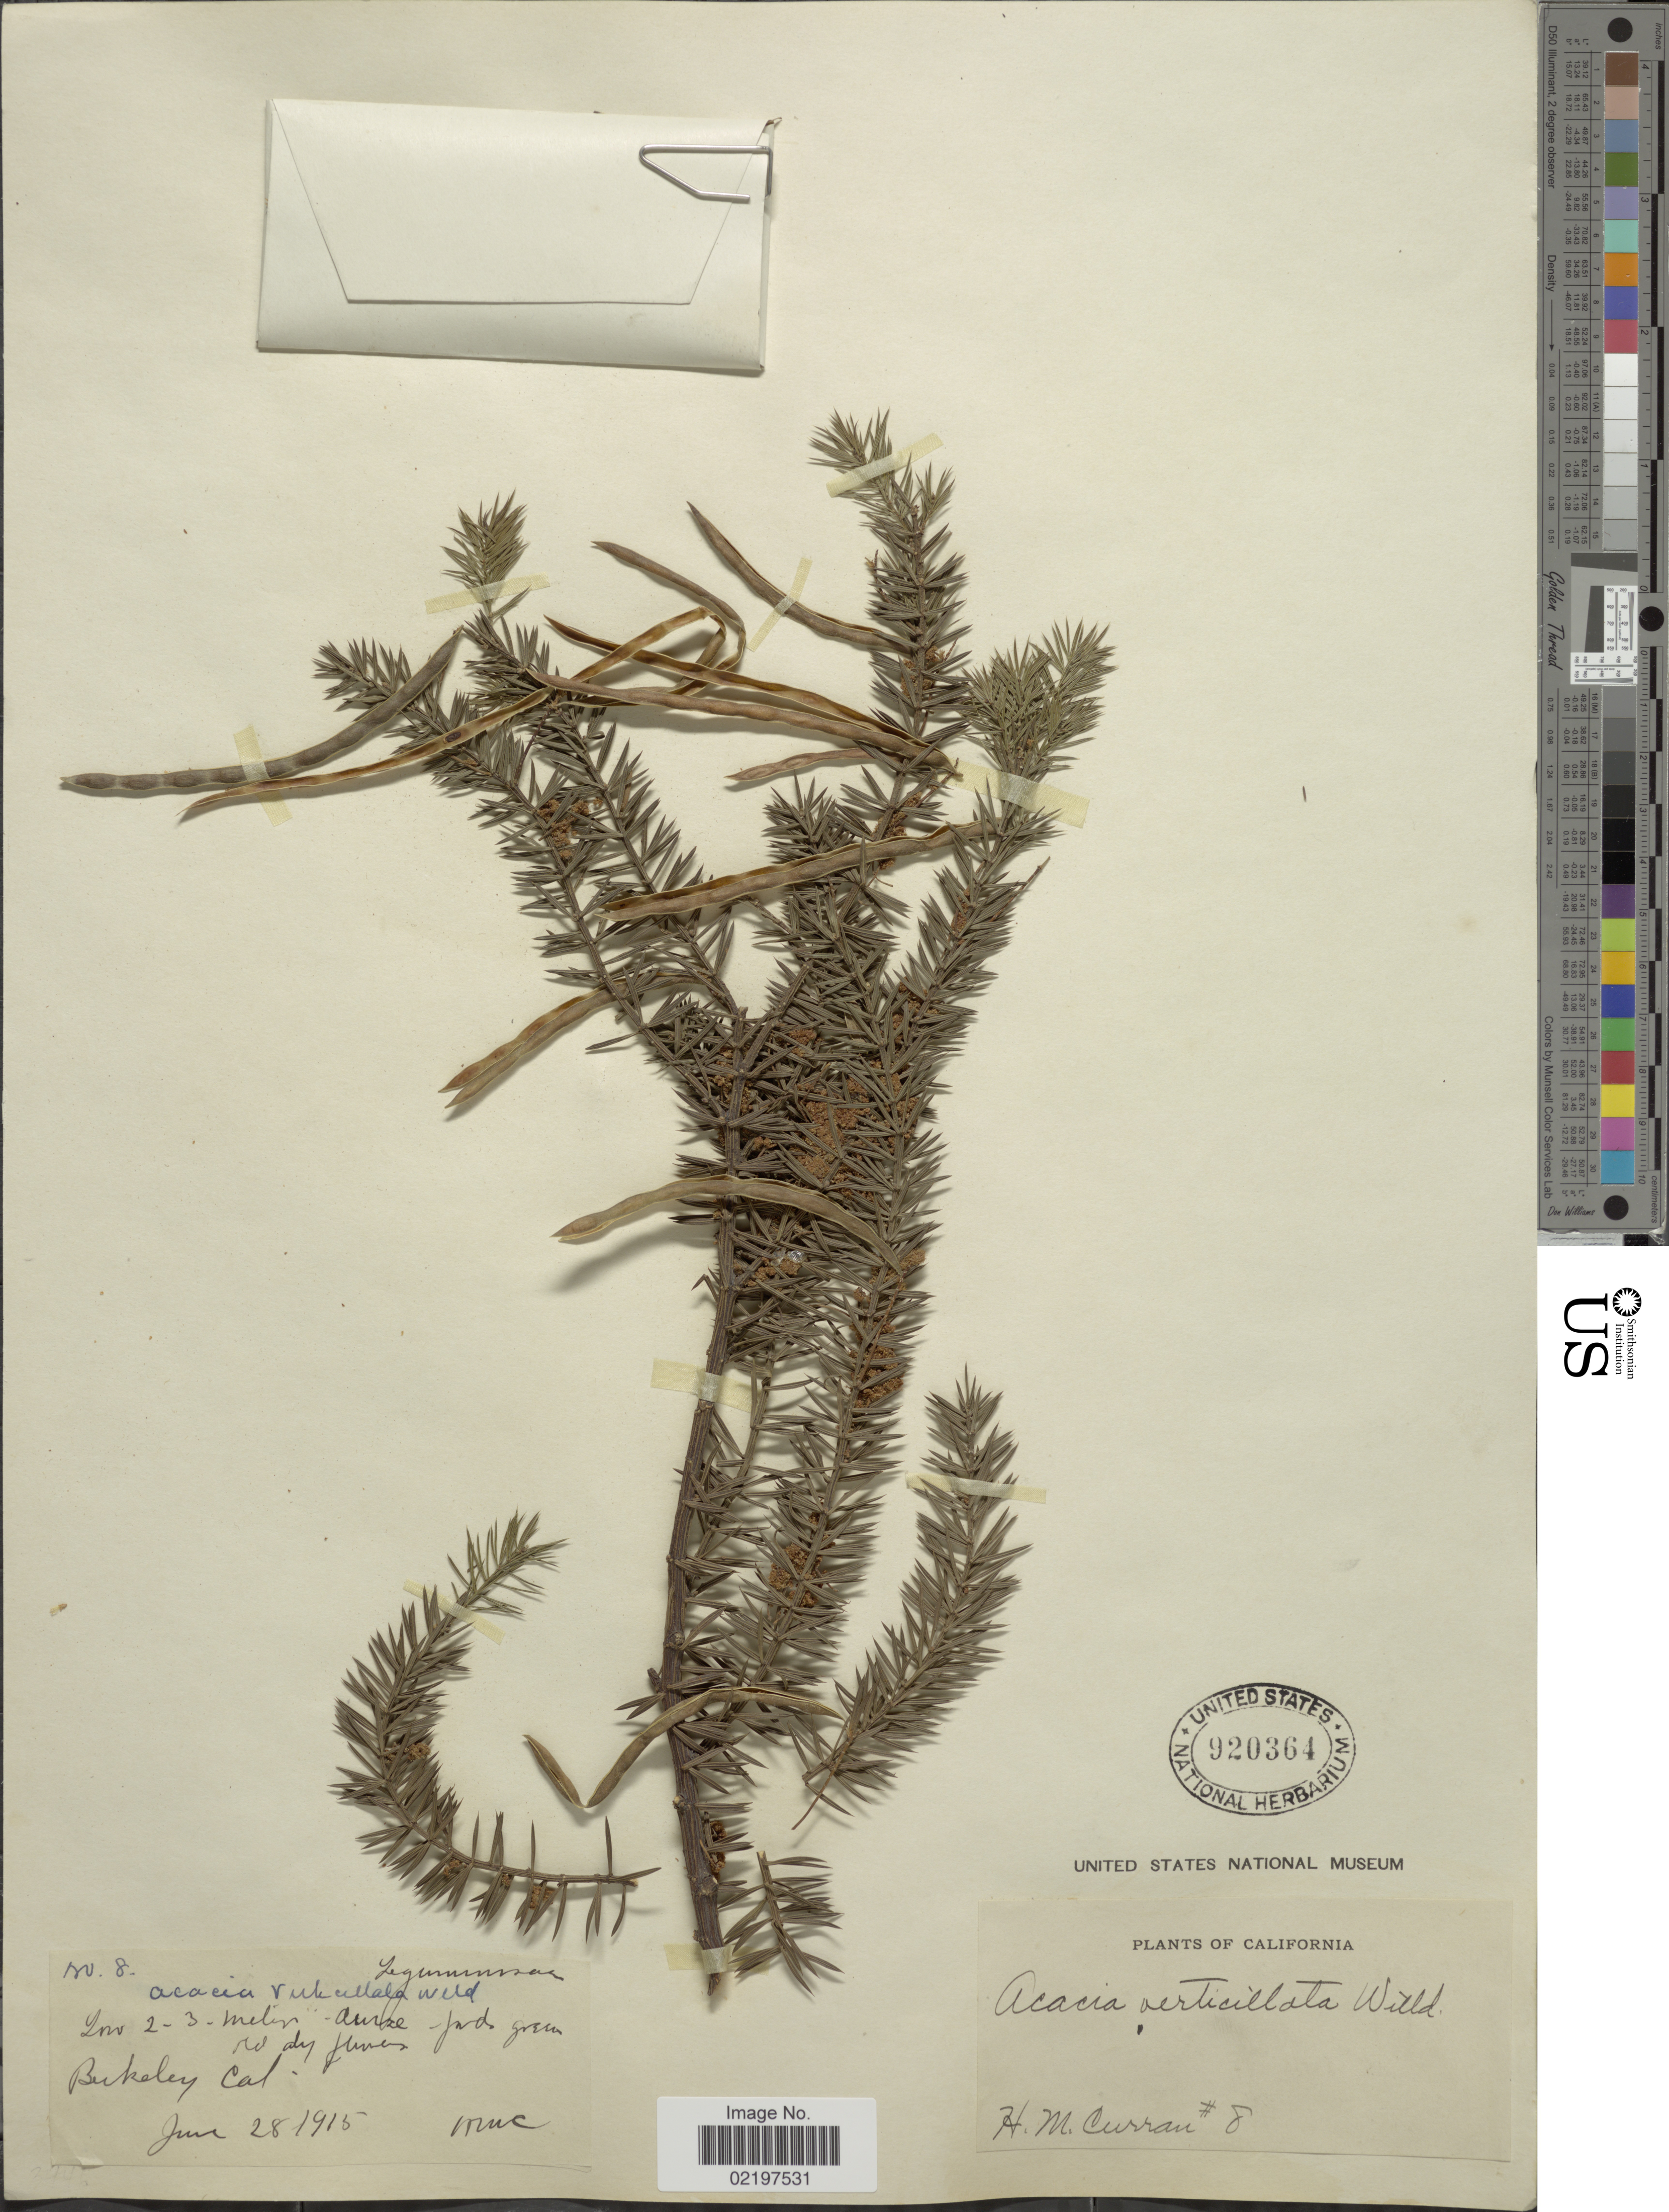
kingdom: Plantae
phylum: Tracheophyta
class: Magnoliopsida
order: Fabales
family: Fabaceae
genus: Acacia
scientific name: Acacia verticillata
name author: (L'Hér.) Willd.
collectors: H. M. Curran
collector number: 8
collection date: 1915-06-28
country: United States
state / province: California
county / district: Alameda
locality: Berkeley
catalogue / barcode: US 920364